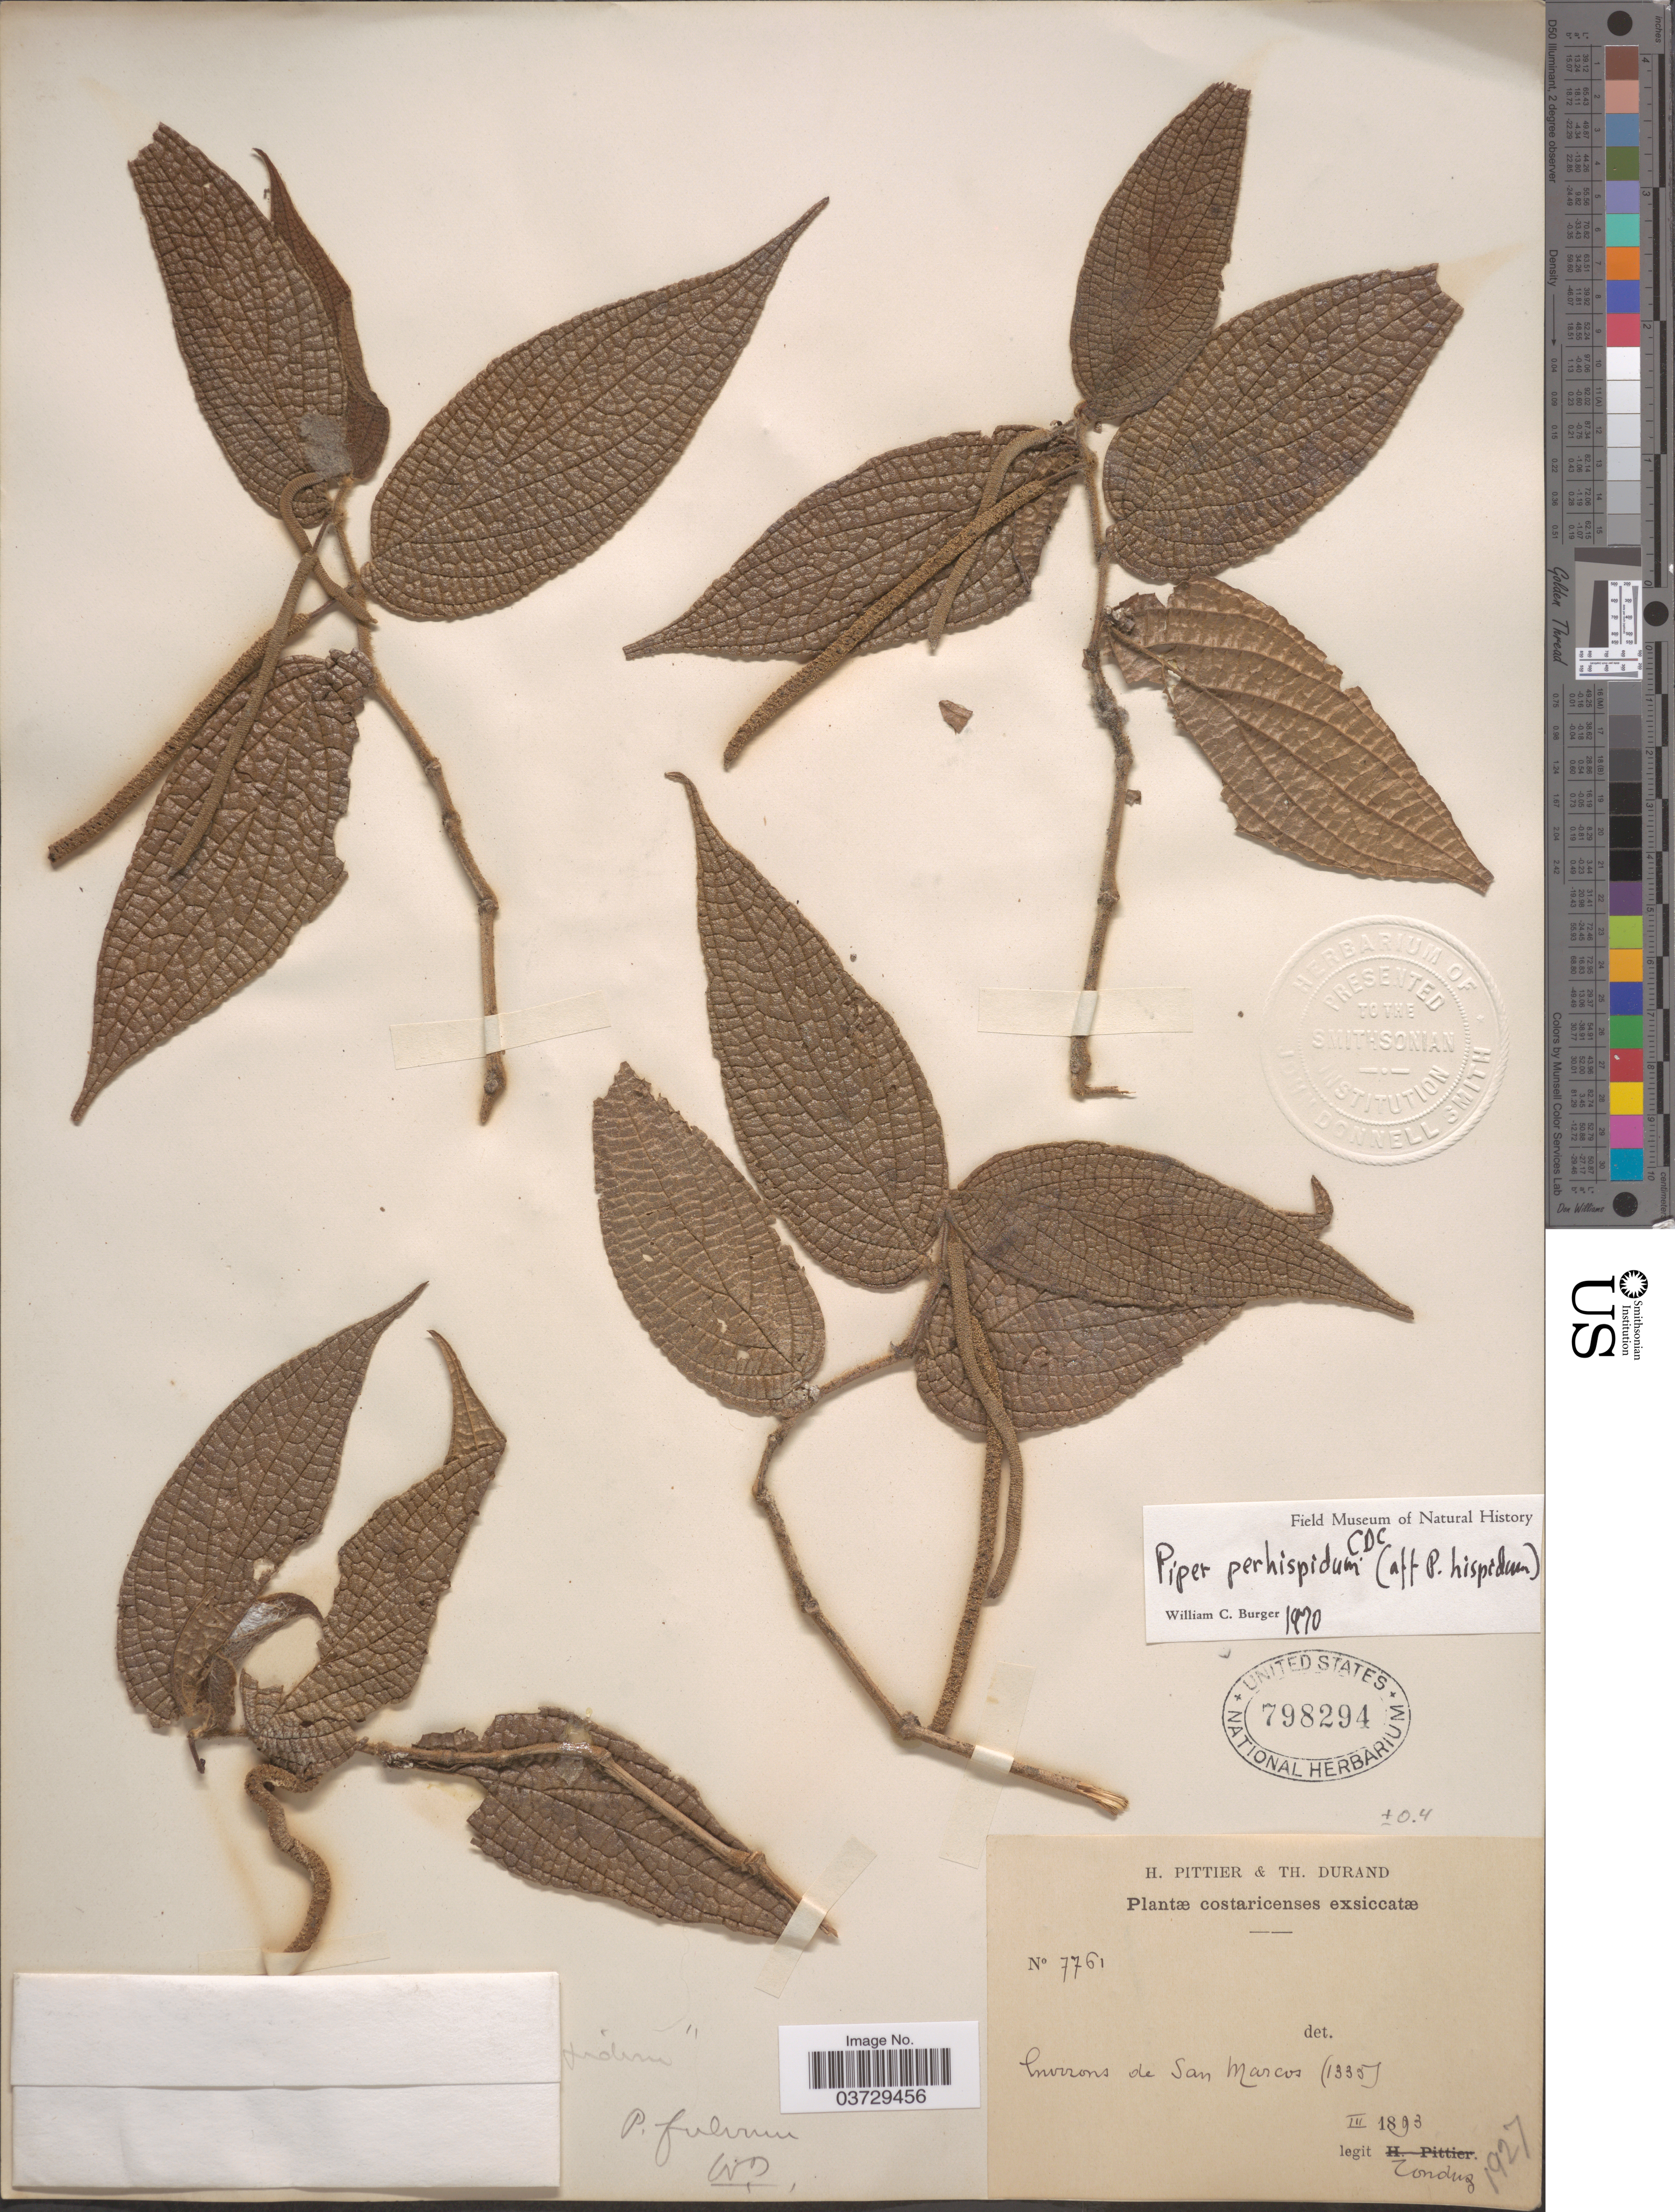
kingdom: Plantae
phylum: Tracheophyta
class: Magnoliopsida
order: Piperales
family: Piperaceae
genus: Piper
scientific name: Piper perhispidum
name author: C. DC.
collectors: Tonduz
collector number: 7761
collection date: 1893-03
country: Costa Rica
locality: Environs de San Marcos.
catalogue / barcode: US 798294